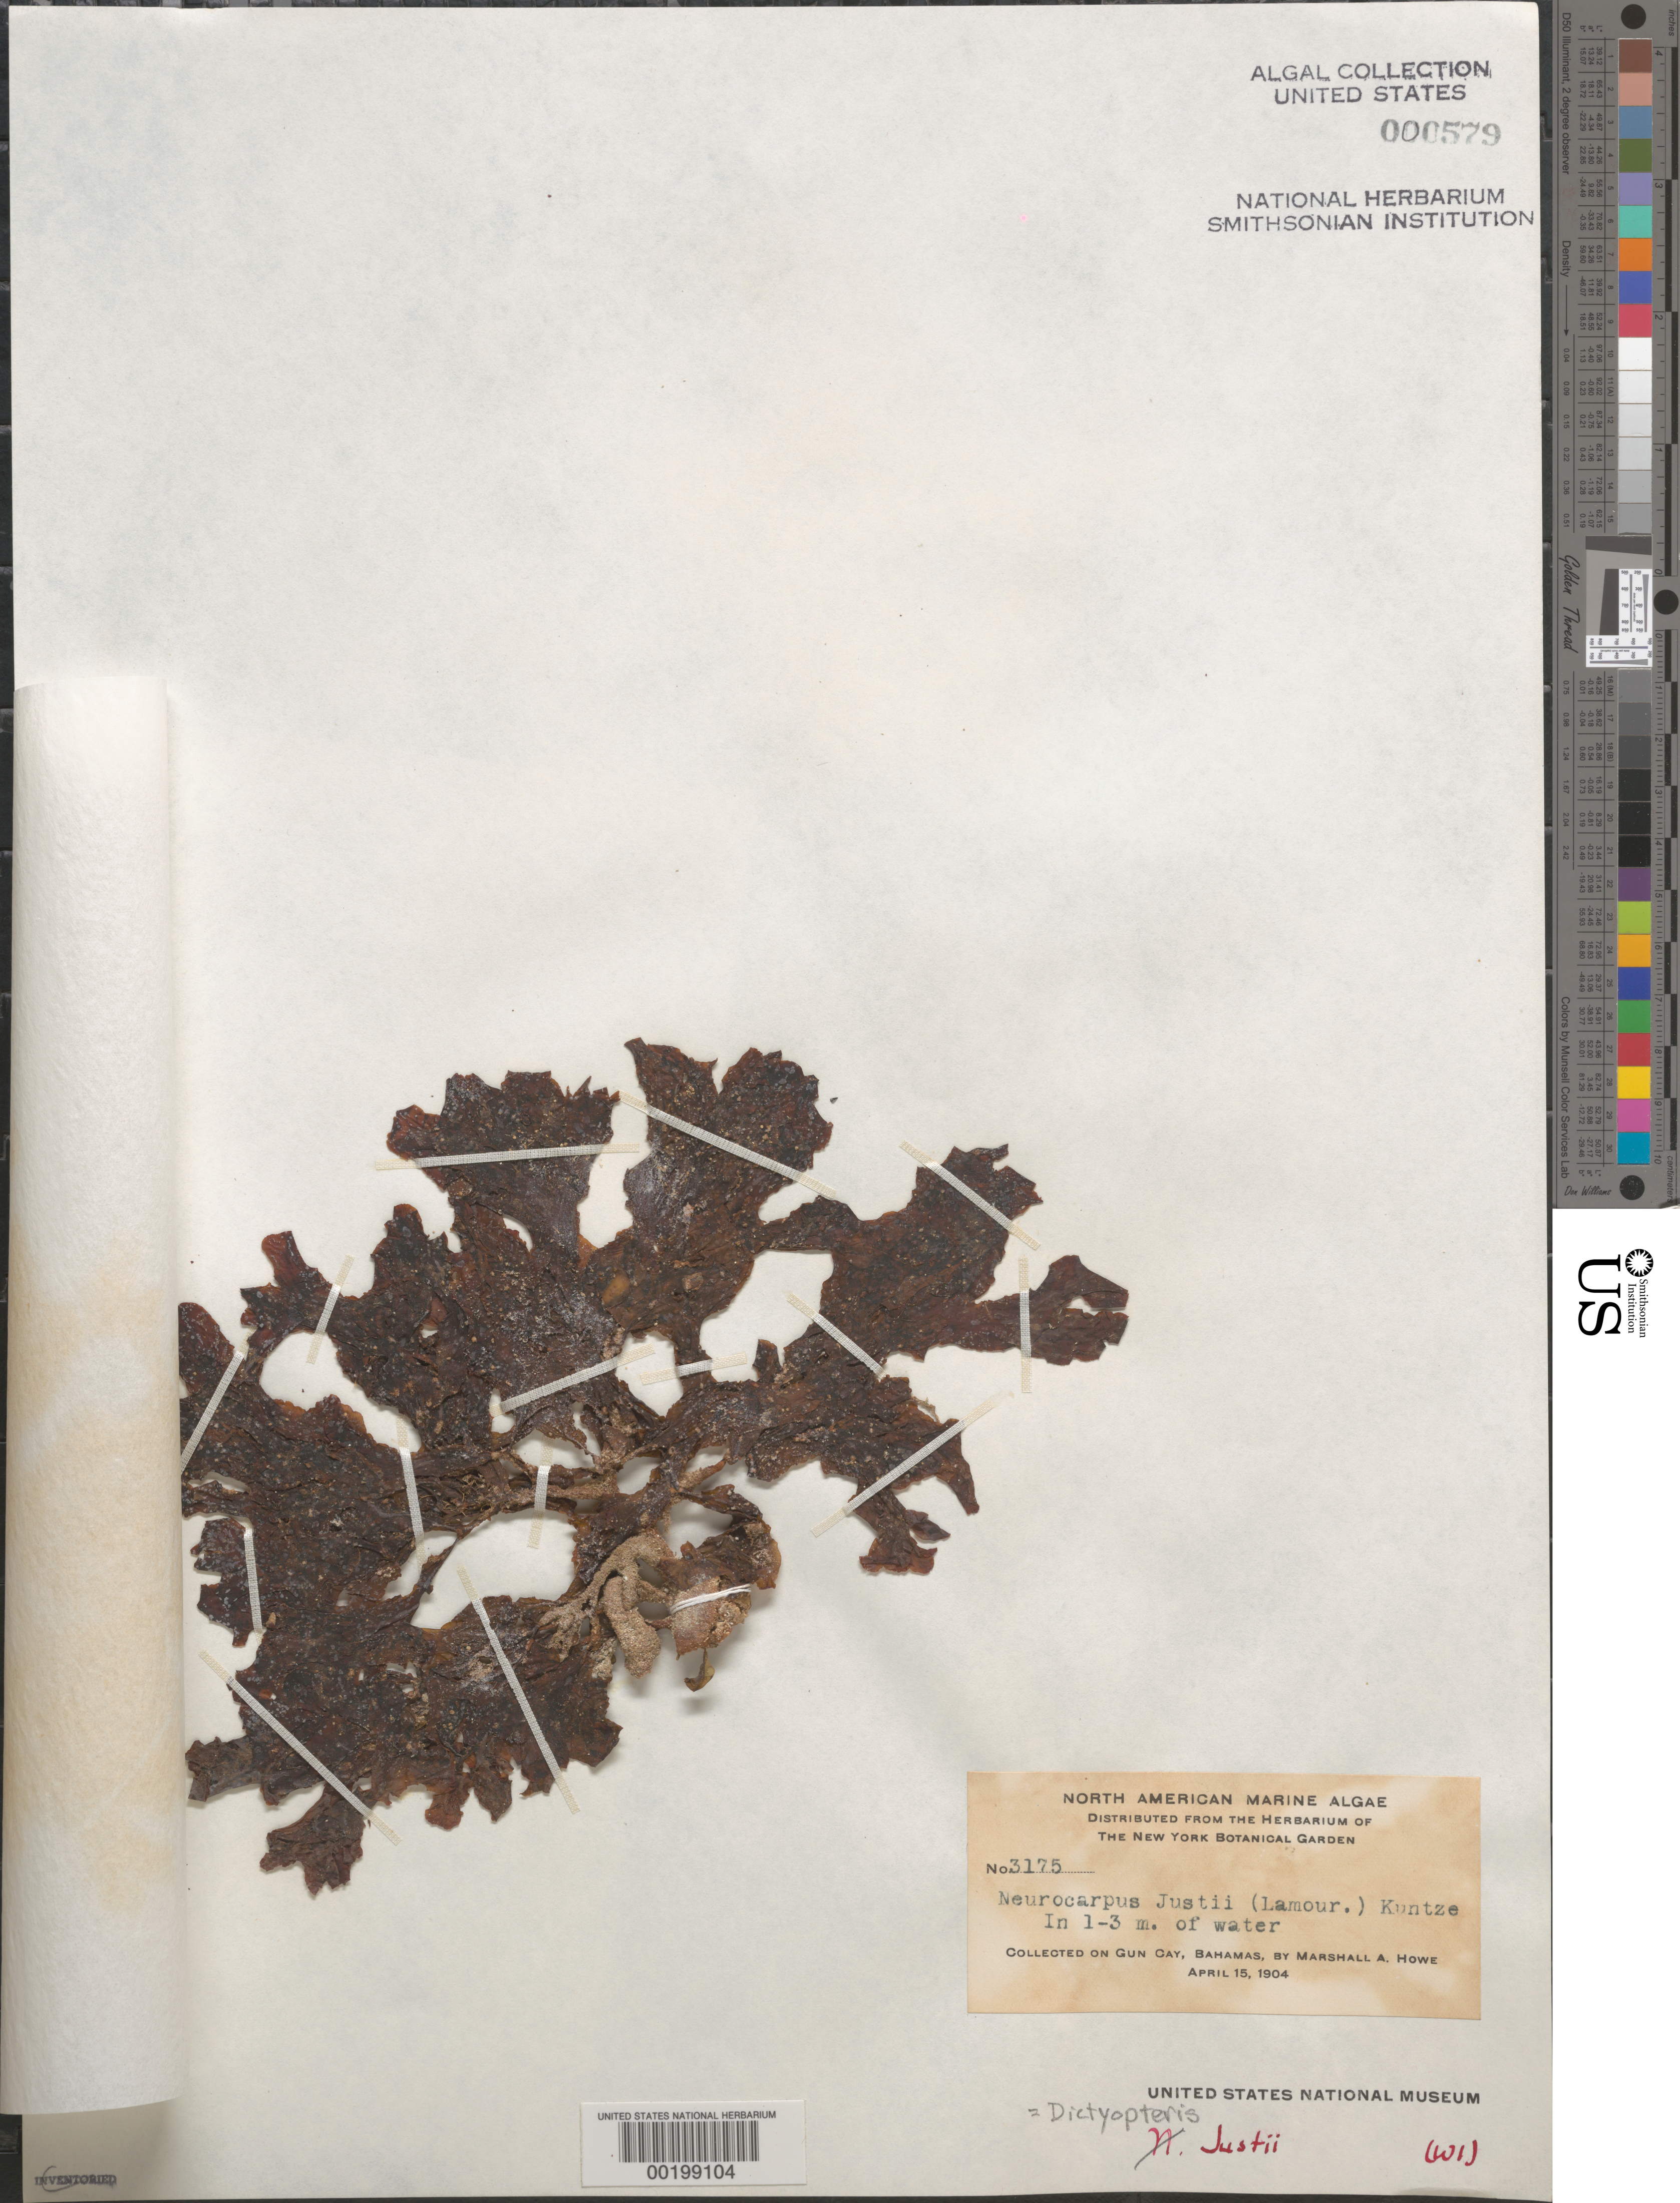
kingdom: Chromista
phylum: Ochrophyta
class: Phaeophyceae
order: Dictyotales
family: Dictyotaceae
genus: Dictyopteris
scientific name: Dictyopteris justii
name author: J.V.Lamouroux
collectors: M. A. Howe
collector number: MAH 3175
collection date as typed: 15 Apr 1904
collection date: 1904-04-15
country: Bahamas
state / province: Biminis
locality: Gun cay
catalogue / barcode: US 579